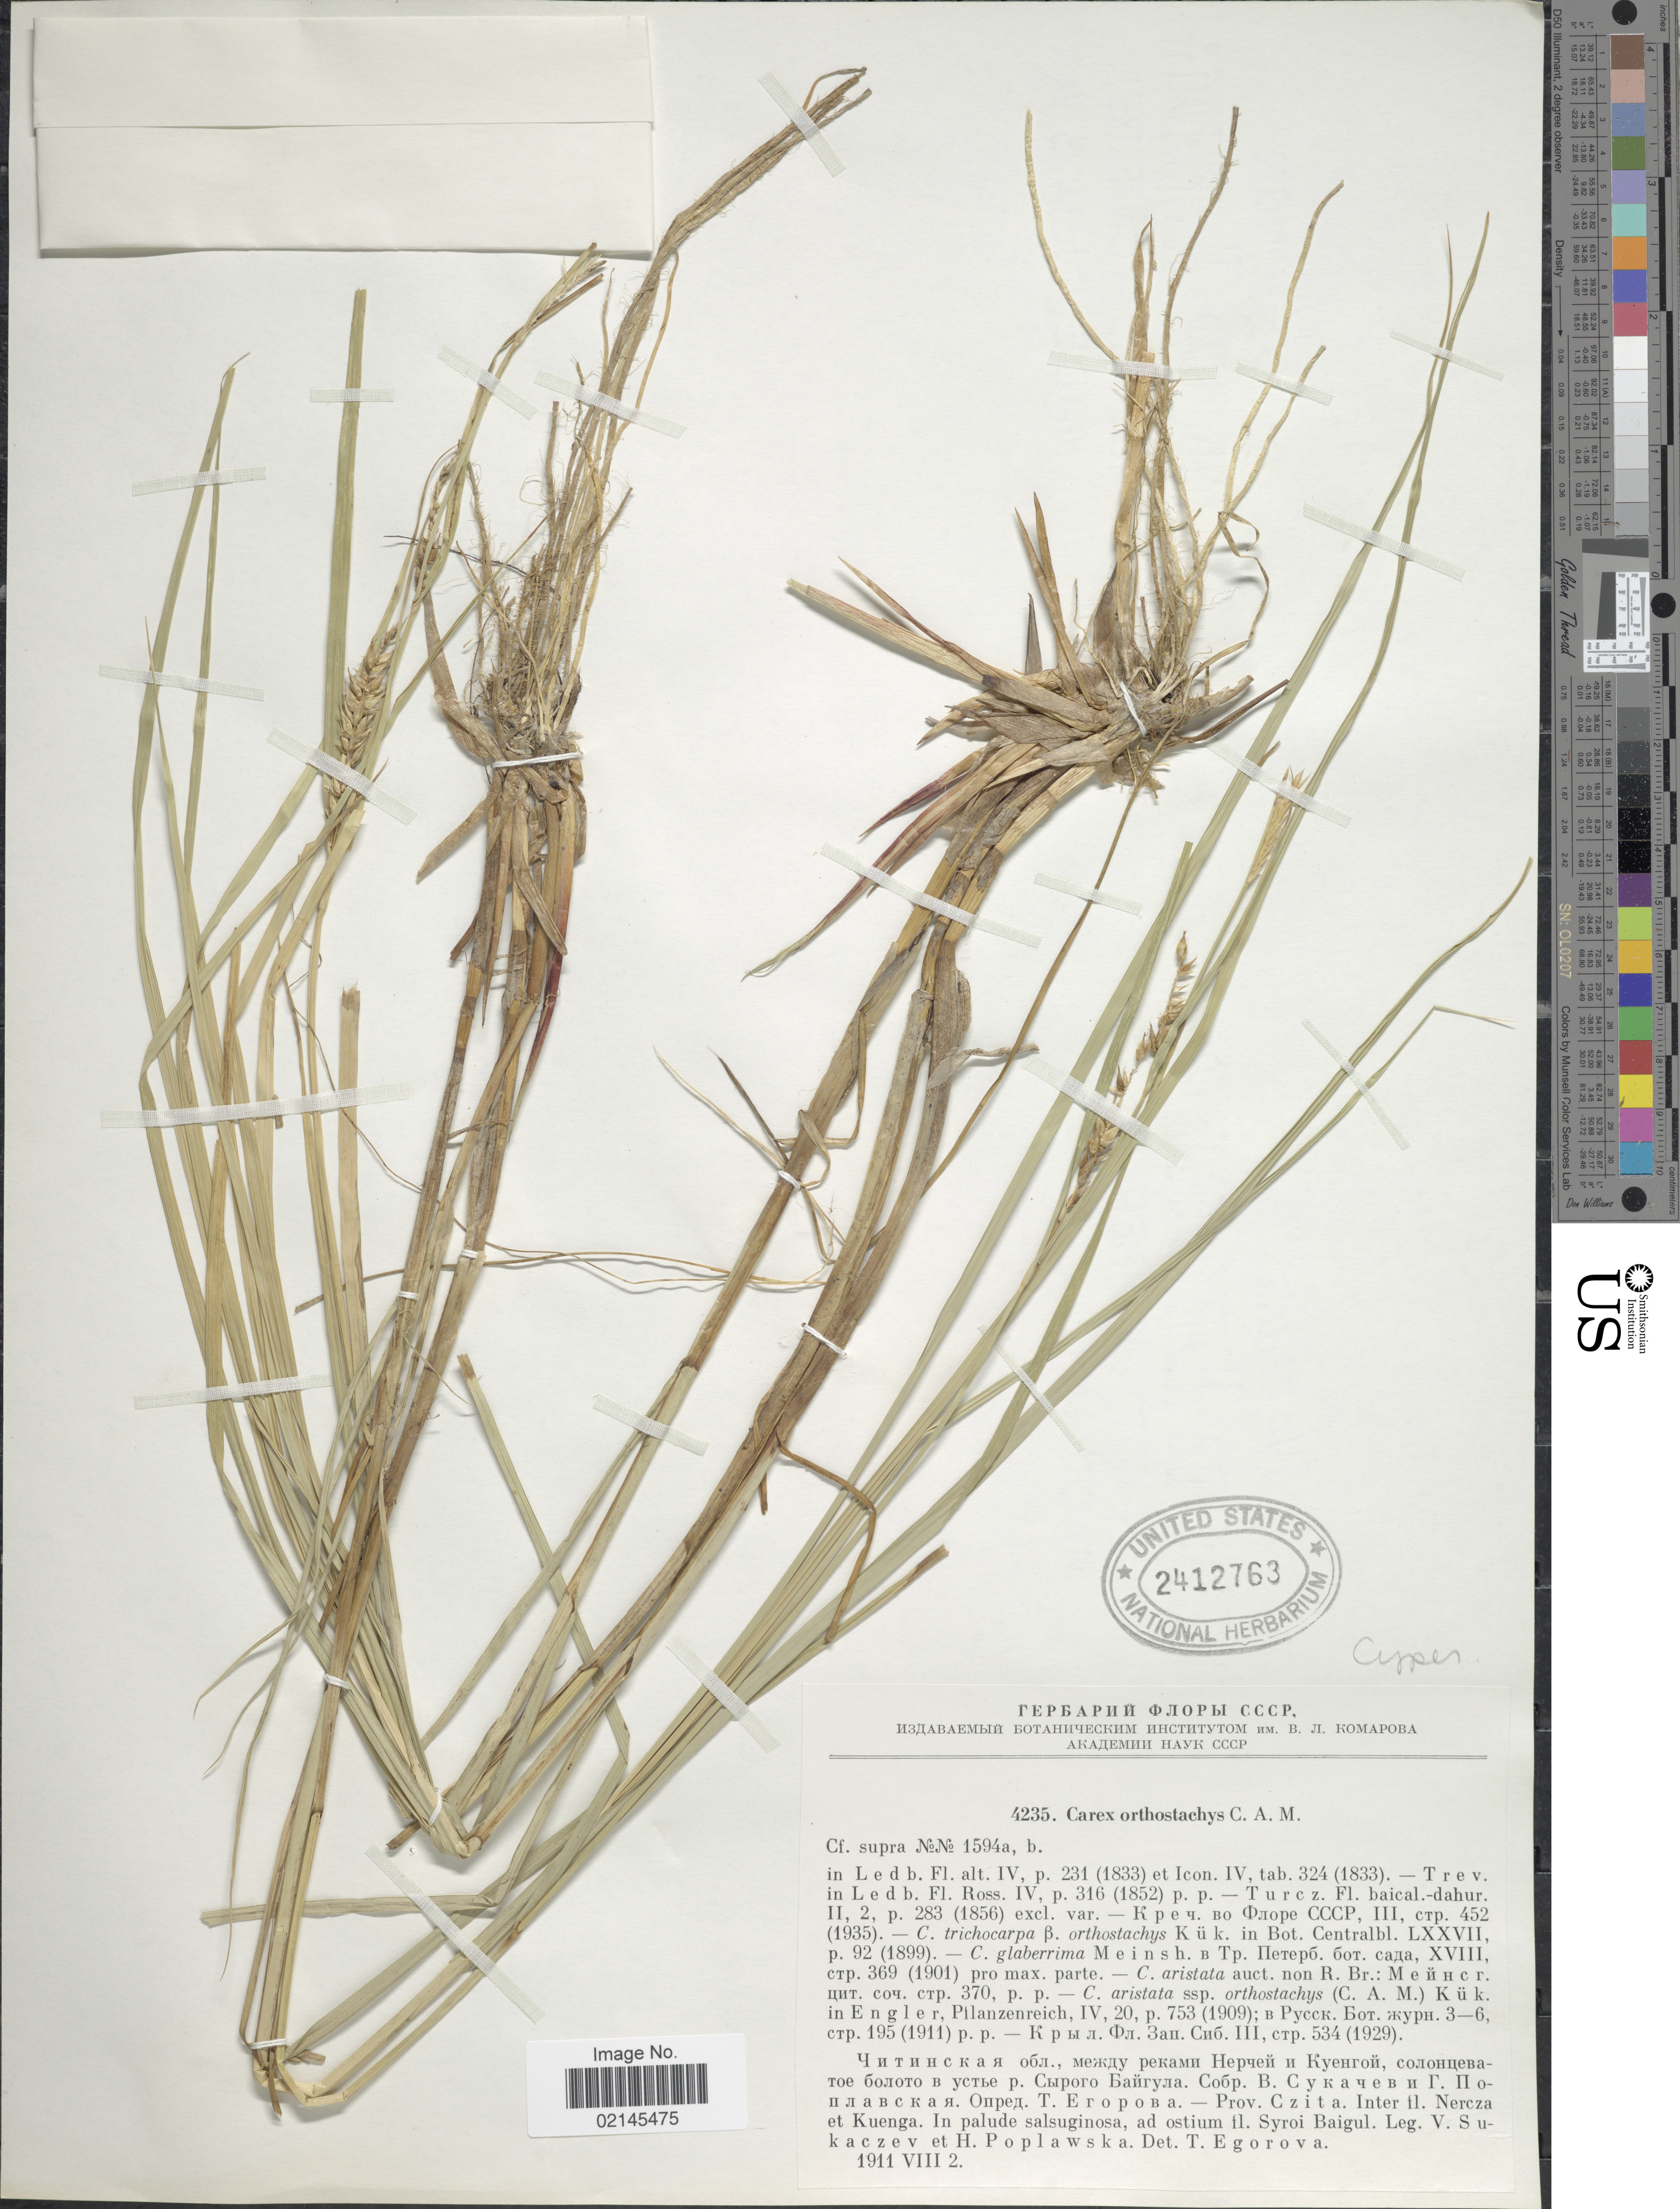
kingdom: Plantae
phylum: Tracheophyta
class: Liliopsida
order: Poales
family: Cyperaceae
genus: Carex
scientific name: Carex atherodes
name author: Spreng.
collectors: V. Sukaczev & H. Poplawska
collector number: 4235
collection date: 1911-08-02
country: Russian Federation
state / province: Zabaykalsky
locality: Prov. Czita, inter fl. Nercza et Kuenga, fl. Syroi Baigul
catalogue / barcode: US 2412763